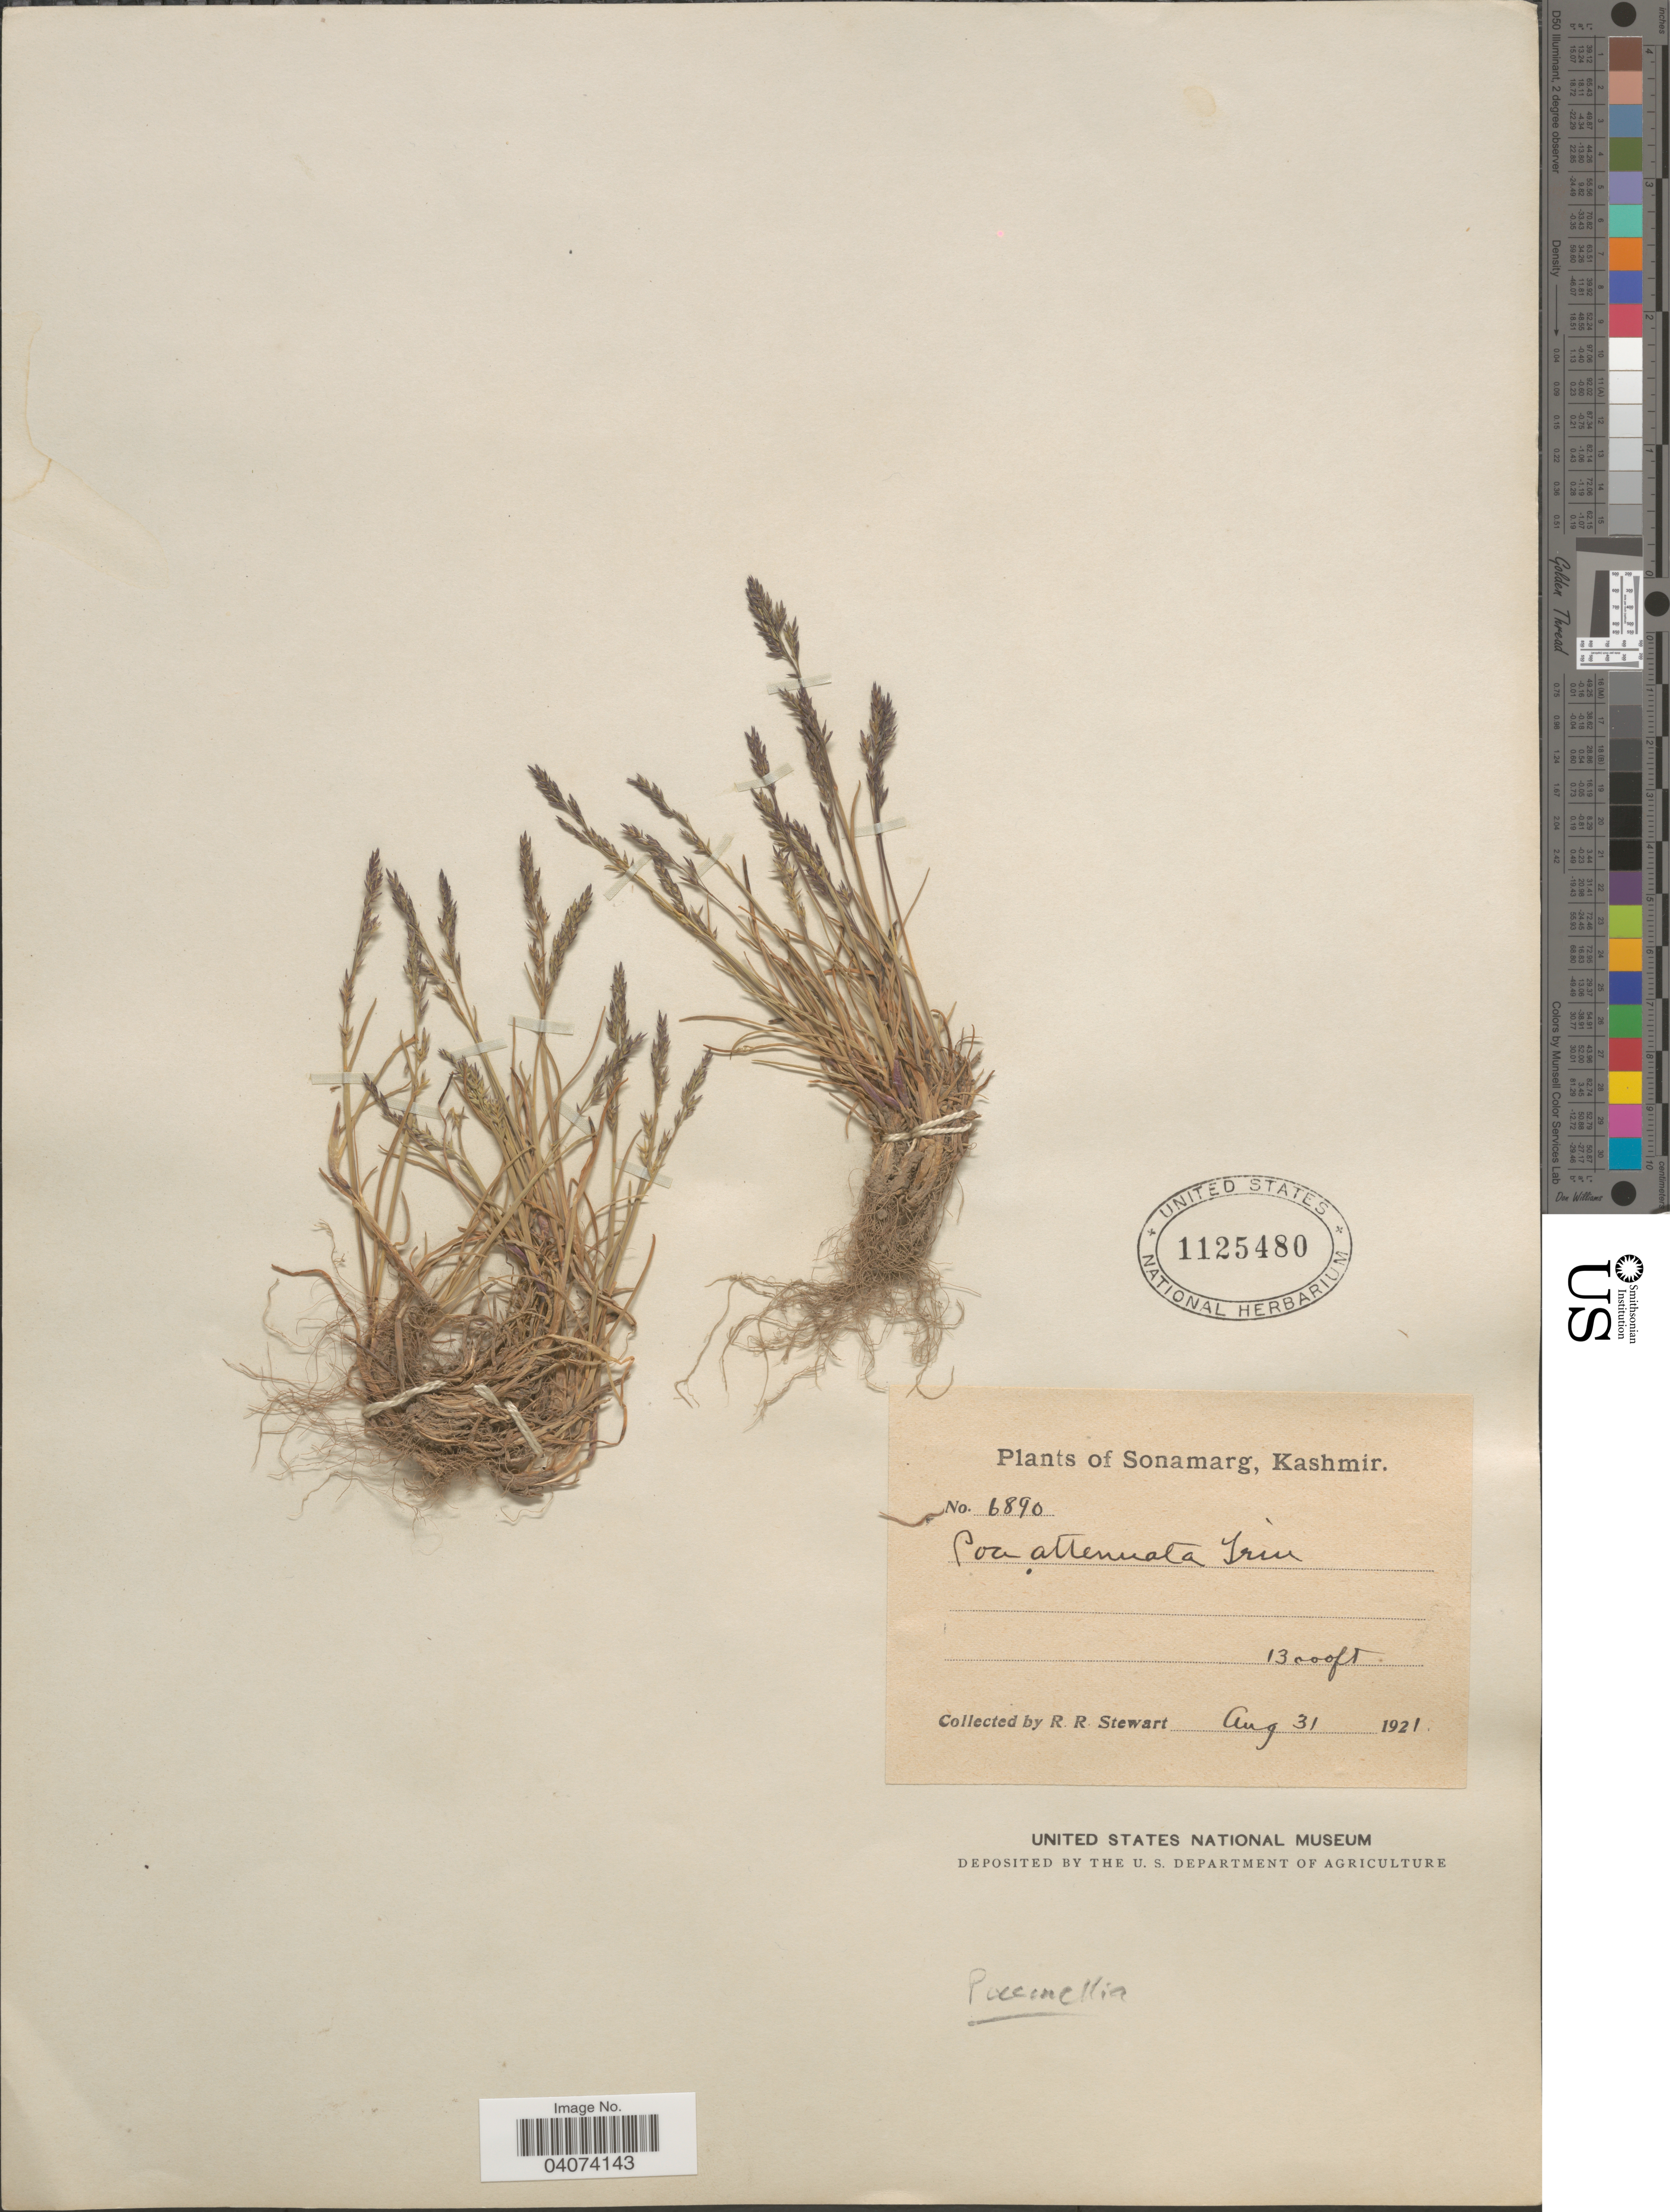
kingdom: Plantae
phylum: Tracheophyta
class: Liliopsida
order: Poales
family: Poaceae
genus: Poa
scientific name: Poa sp.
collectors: R. Stewart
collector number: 6890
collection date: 1921-08-31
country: India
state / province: Jammu and Kashmir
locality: Sonamarg, Kashmir.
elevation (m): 3962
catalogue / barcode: US 1125480